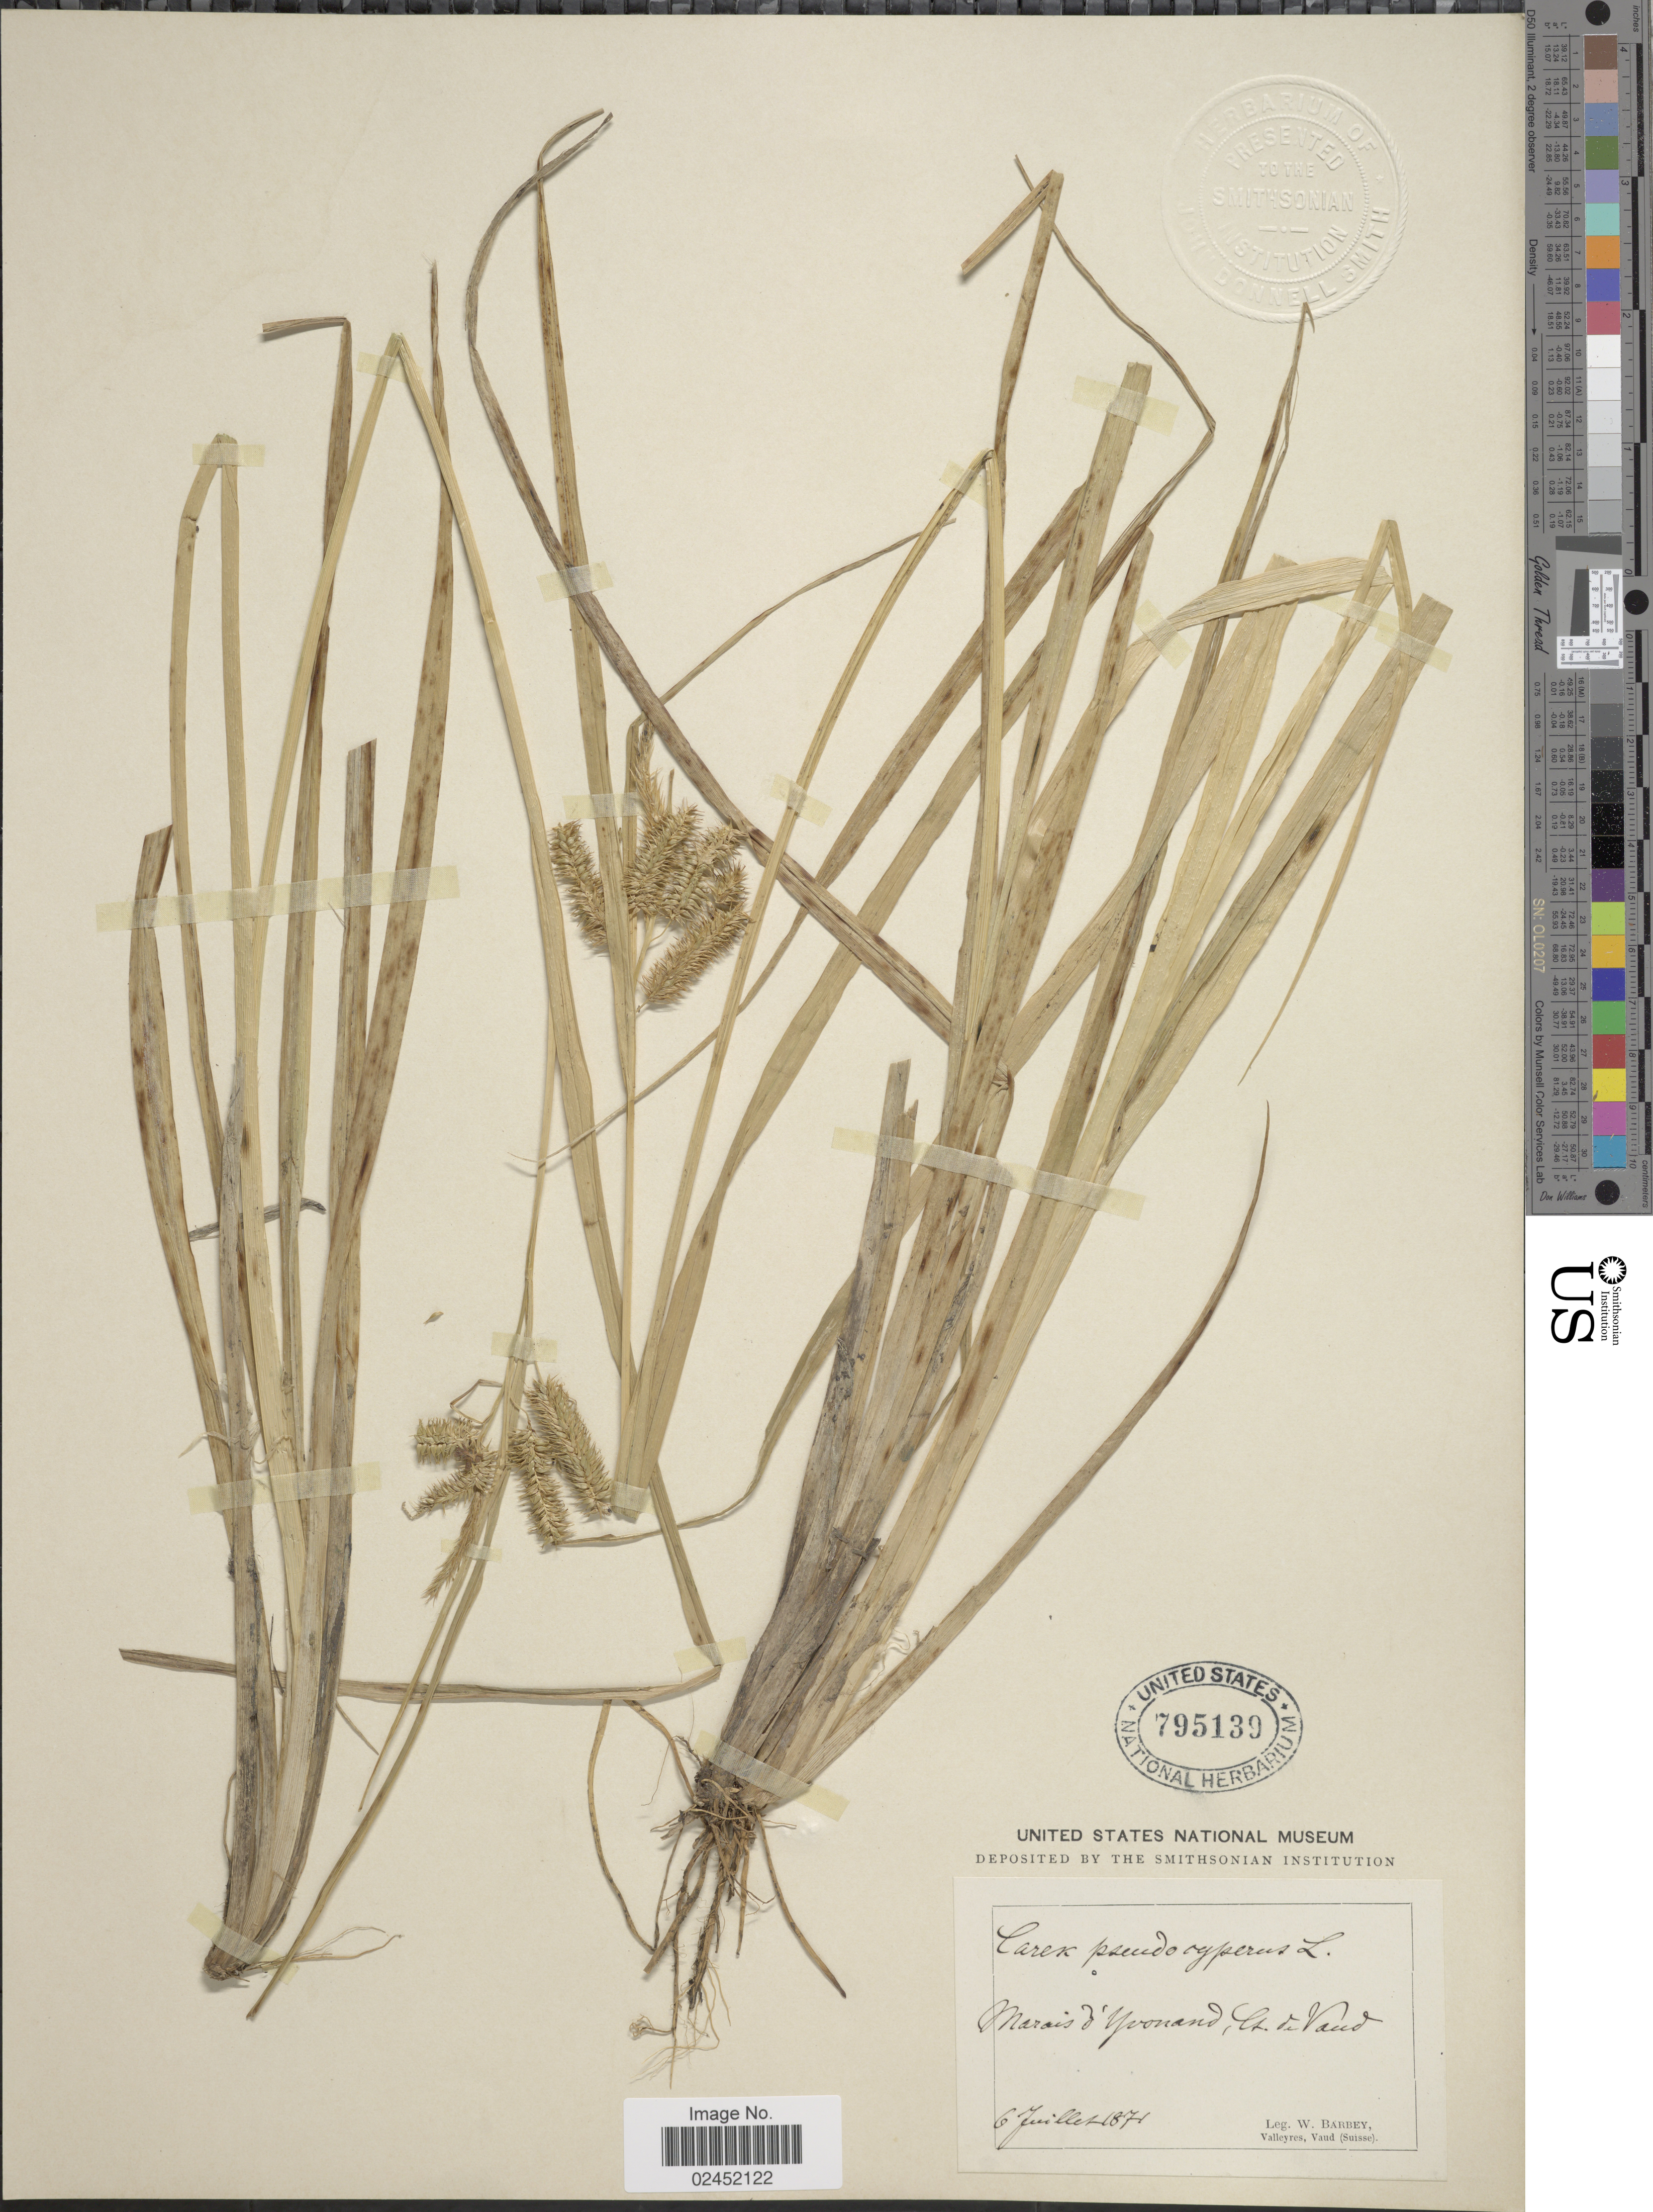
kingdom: Plantae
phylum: Tracheophyta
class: Liliopsida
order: Poales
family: Cyperaceae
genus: Carex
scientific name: Carex pseudocyperus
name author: L.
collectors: W. Barbey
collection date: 1871-07-06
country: Switzerland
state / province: Vaud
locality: Marais d'Yvonand, St. de Vaud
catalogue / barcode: US 795130